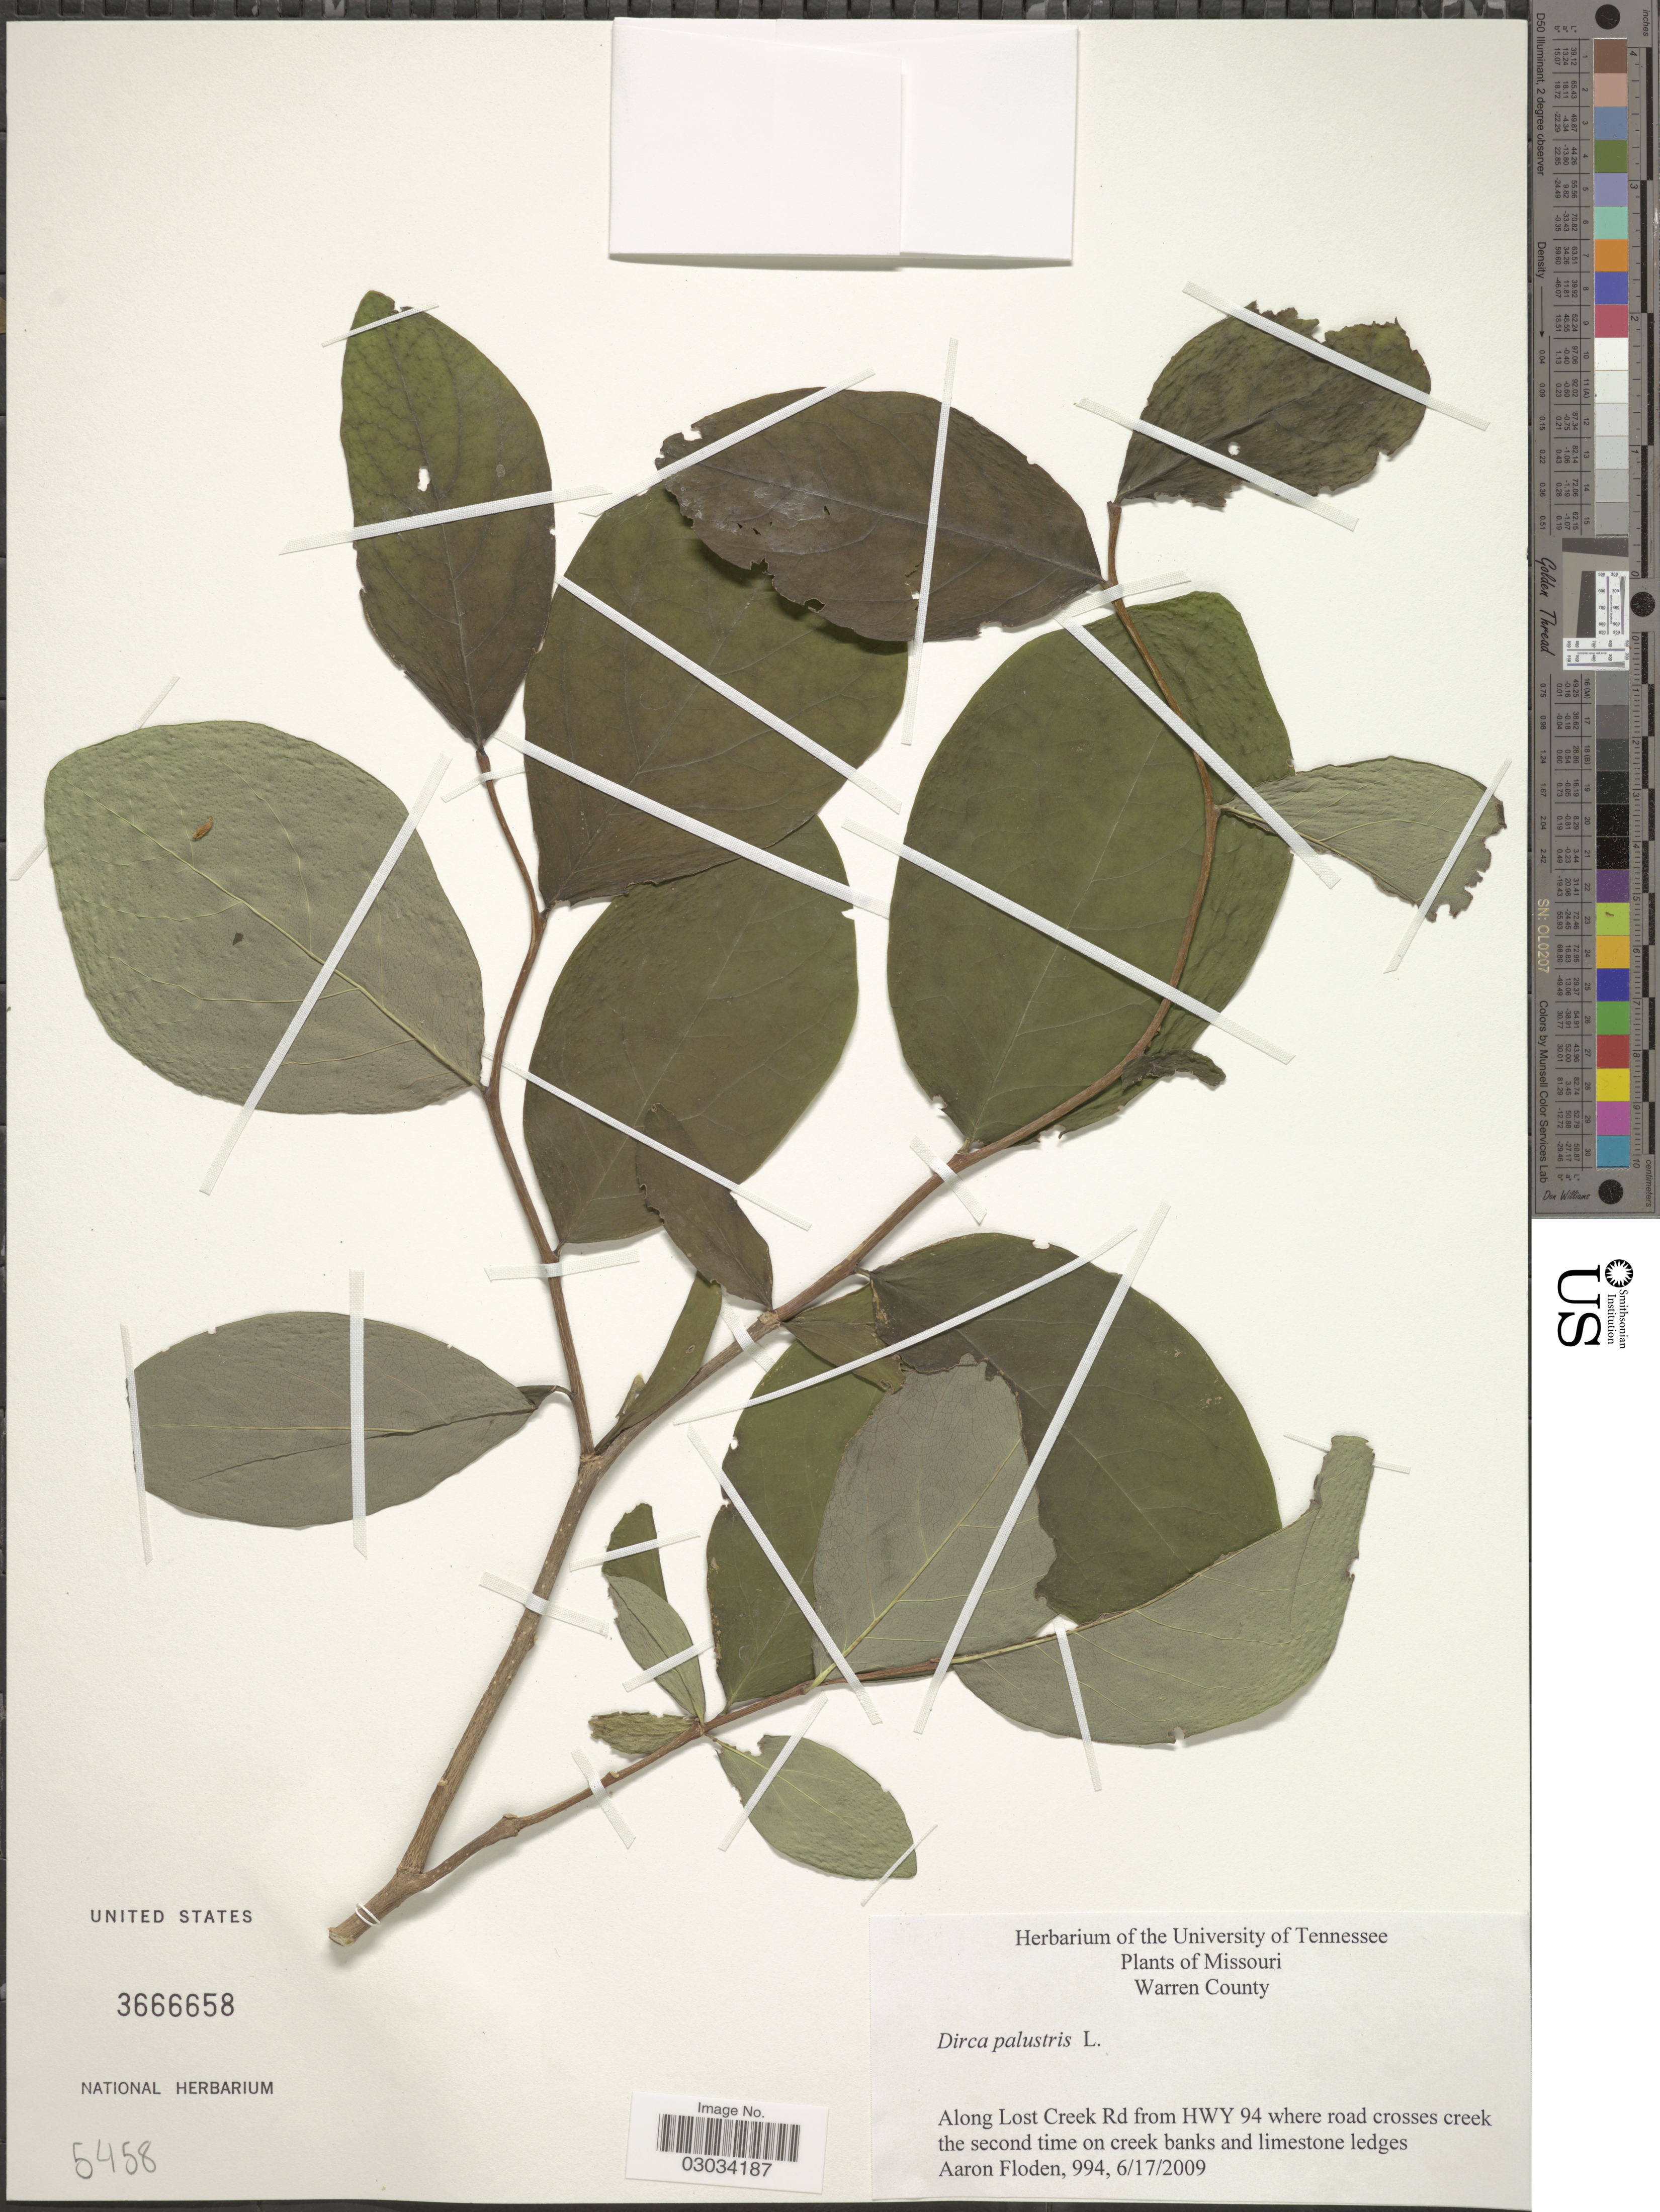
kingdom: Plantae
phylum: Tracheophyta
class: Magnoliopsida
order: Malvales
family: Thymelaeaceae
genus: Dirca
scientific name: Dirca palustris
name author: L.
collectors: A. Floden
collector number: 994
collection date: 2009-06-17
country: United States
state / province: Missouri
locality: Warren County. Along Lost Creek Rd from HWY 94 where road crosses creek the second time on creek banks and limestone ledges.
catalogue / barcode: US 3666658